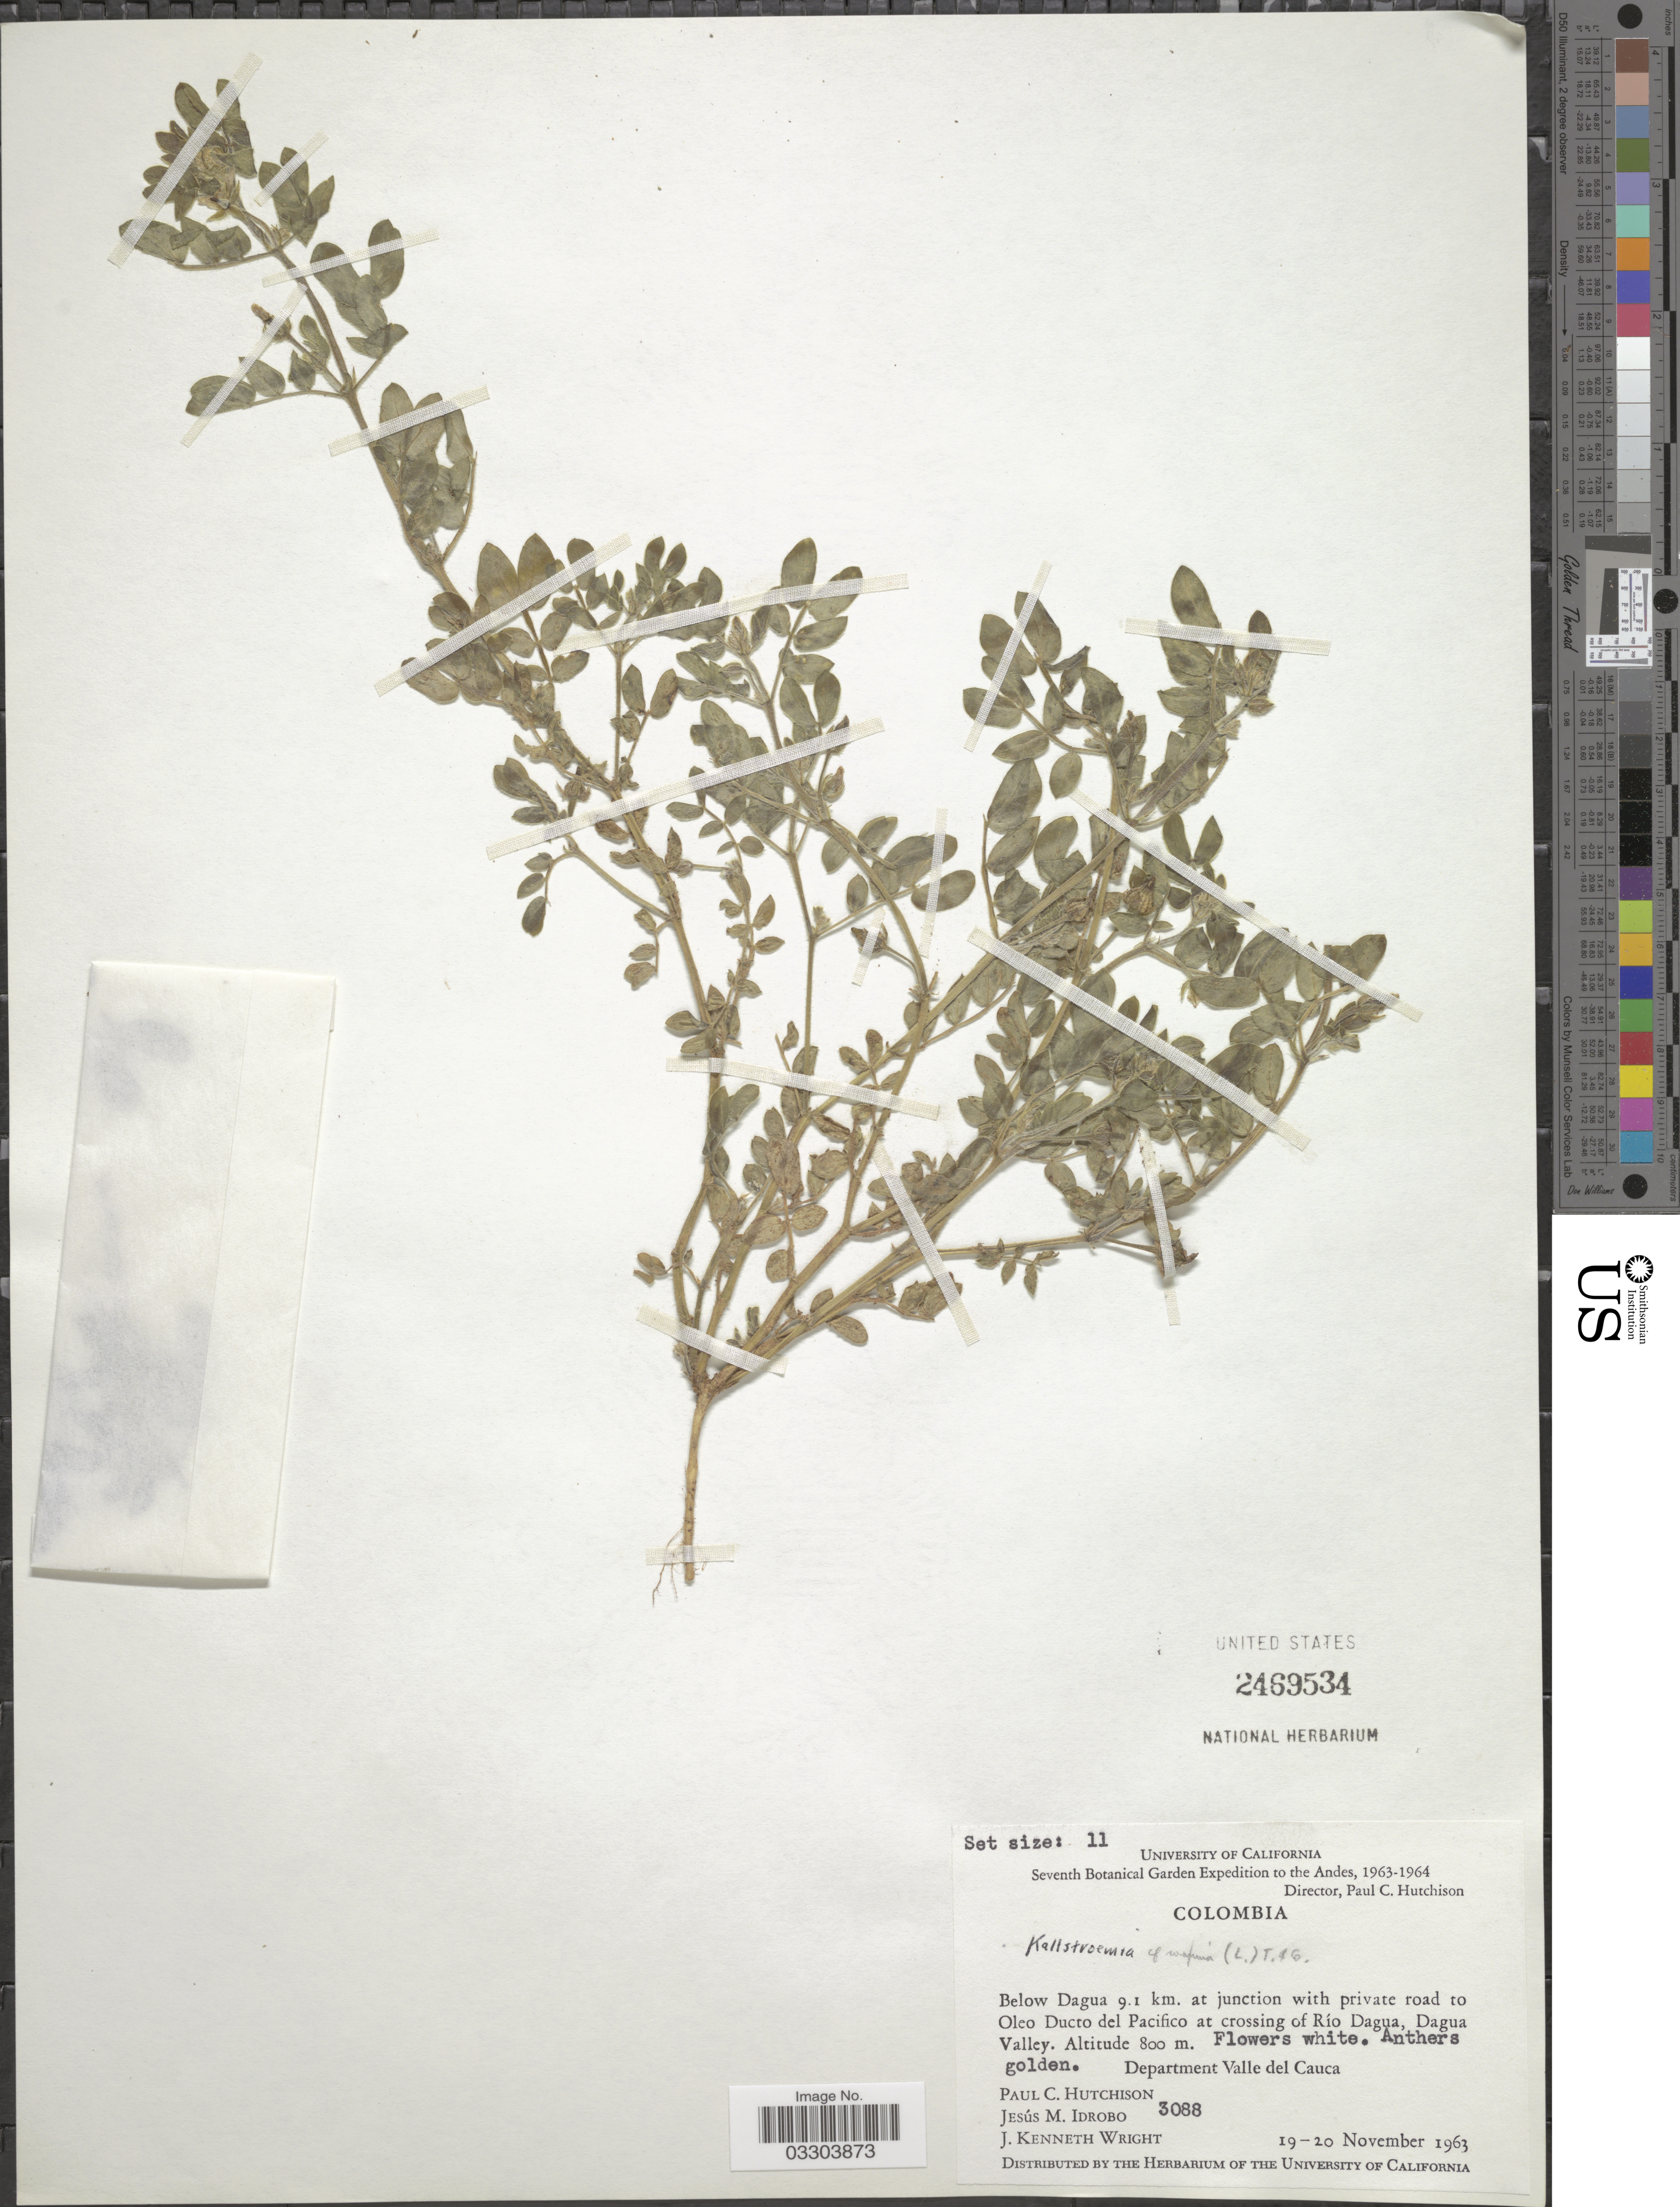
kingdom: Plantae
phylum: Tracheophyta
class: Magnoliopsida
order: Zygophyllales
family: Zygophyllaceae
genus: Kallstroemia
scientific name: Kallstroemia maxima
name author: (L.) Hook. & Arn.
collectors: P. C. Hutchison, J. M. Idrobo & J. K. Wright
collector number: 3088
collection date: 1963-11-19/1963-11-20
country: Colombia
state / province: Valle del Cauca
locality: The Andes. Below Dagua 9.1 km. at junction with private road to Oleo Ducto del Pacifico at crossing of Río Dagua, Dagua Valley. Department Valle del Cauca.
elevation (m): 800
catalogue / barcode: US 2469534